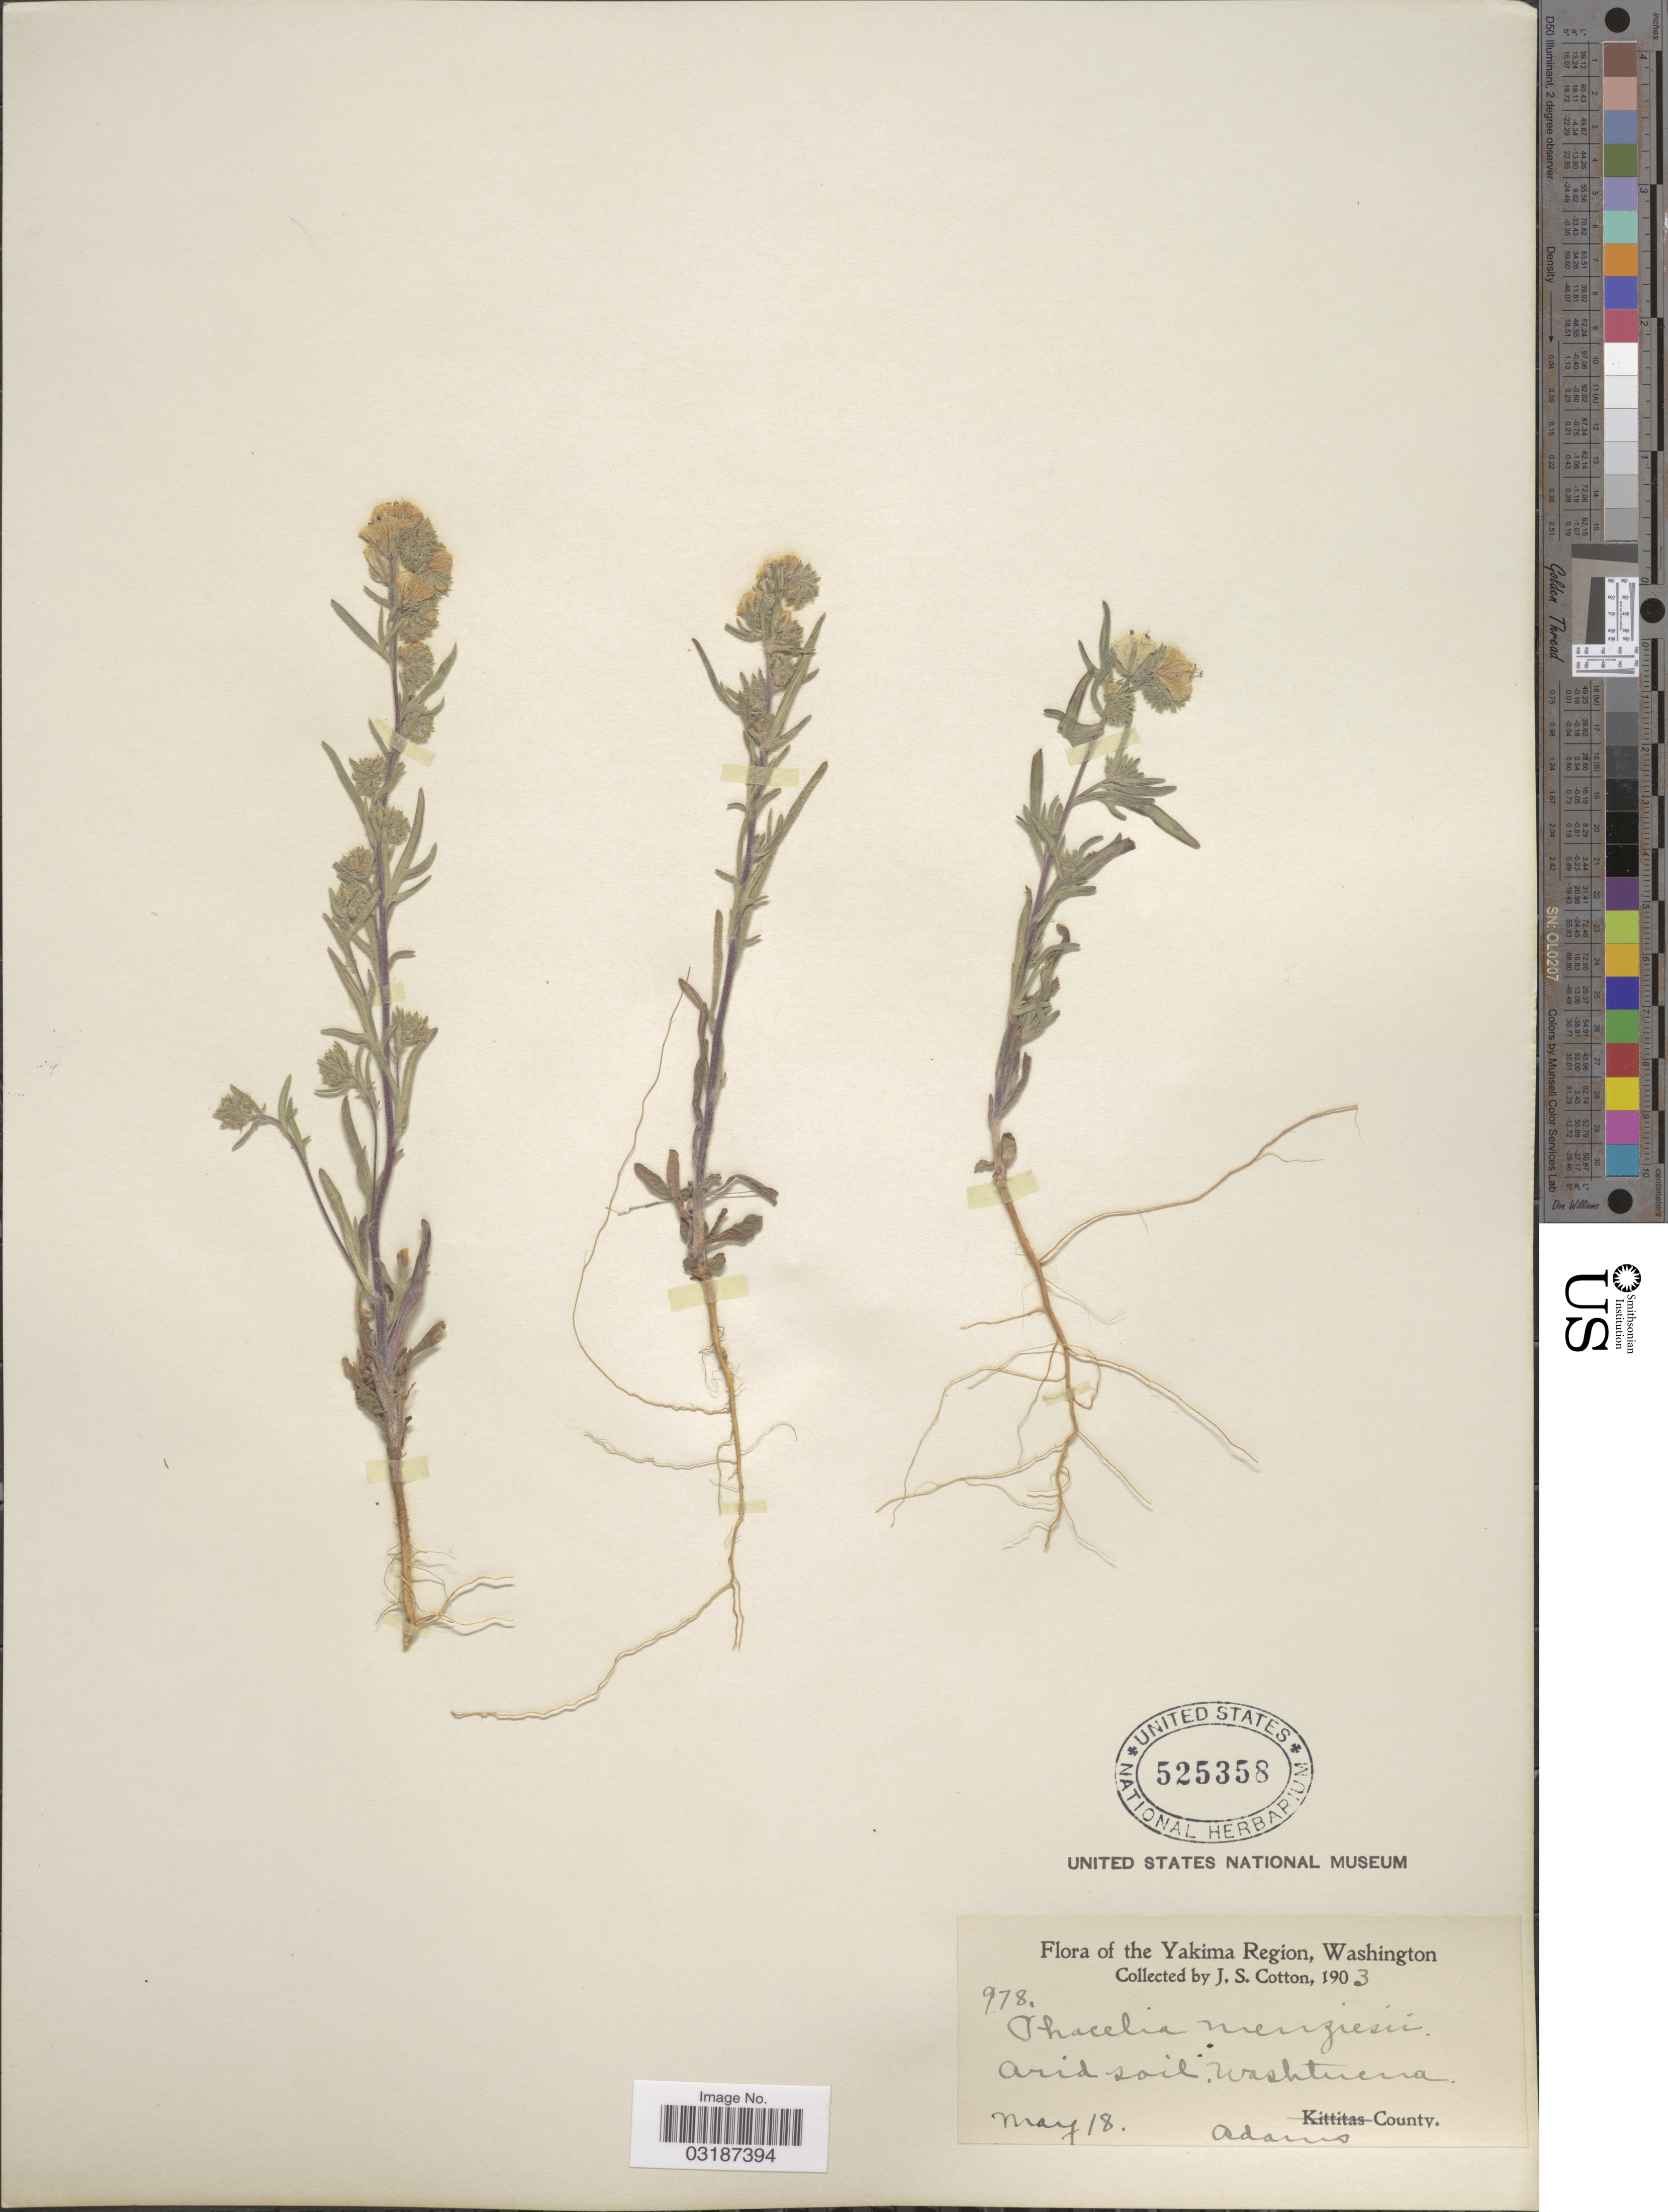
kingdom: Plantae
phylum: Tracheophyta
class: Magnoliopsida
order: Boraginales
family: Hydrophyllaceae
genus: Phacelia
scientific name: Phacelia linearis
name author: (Pursh) Holz.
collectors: J. S. Cotton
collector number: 978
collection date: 1903-05-18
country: United States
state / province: Washington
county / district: Adams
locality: Yakima Region. Arid soil. Washtucna. Adams County.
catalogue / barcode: US 525358